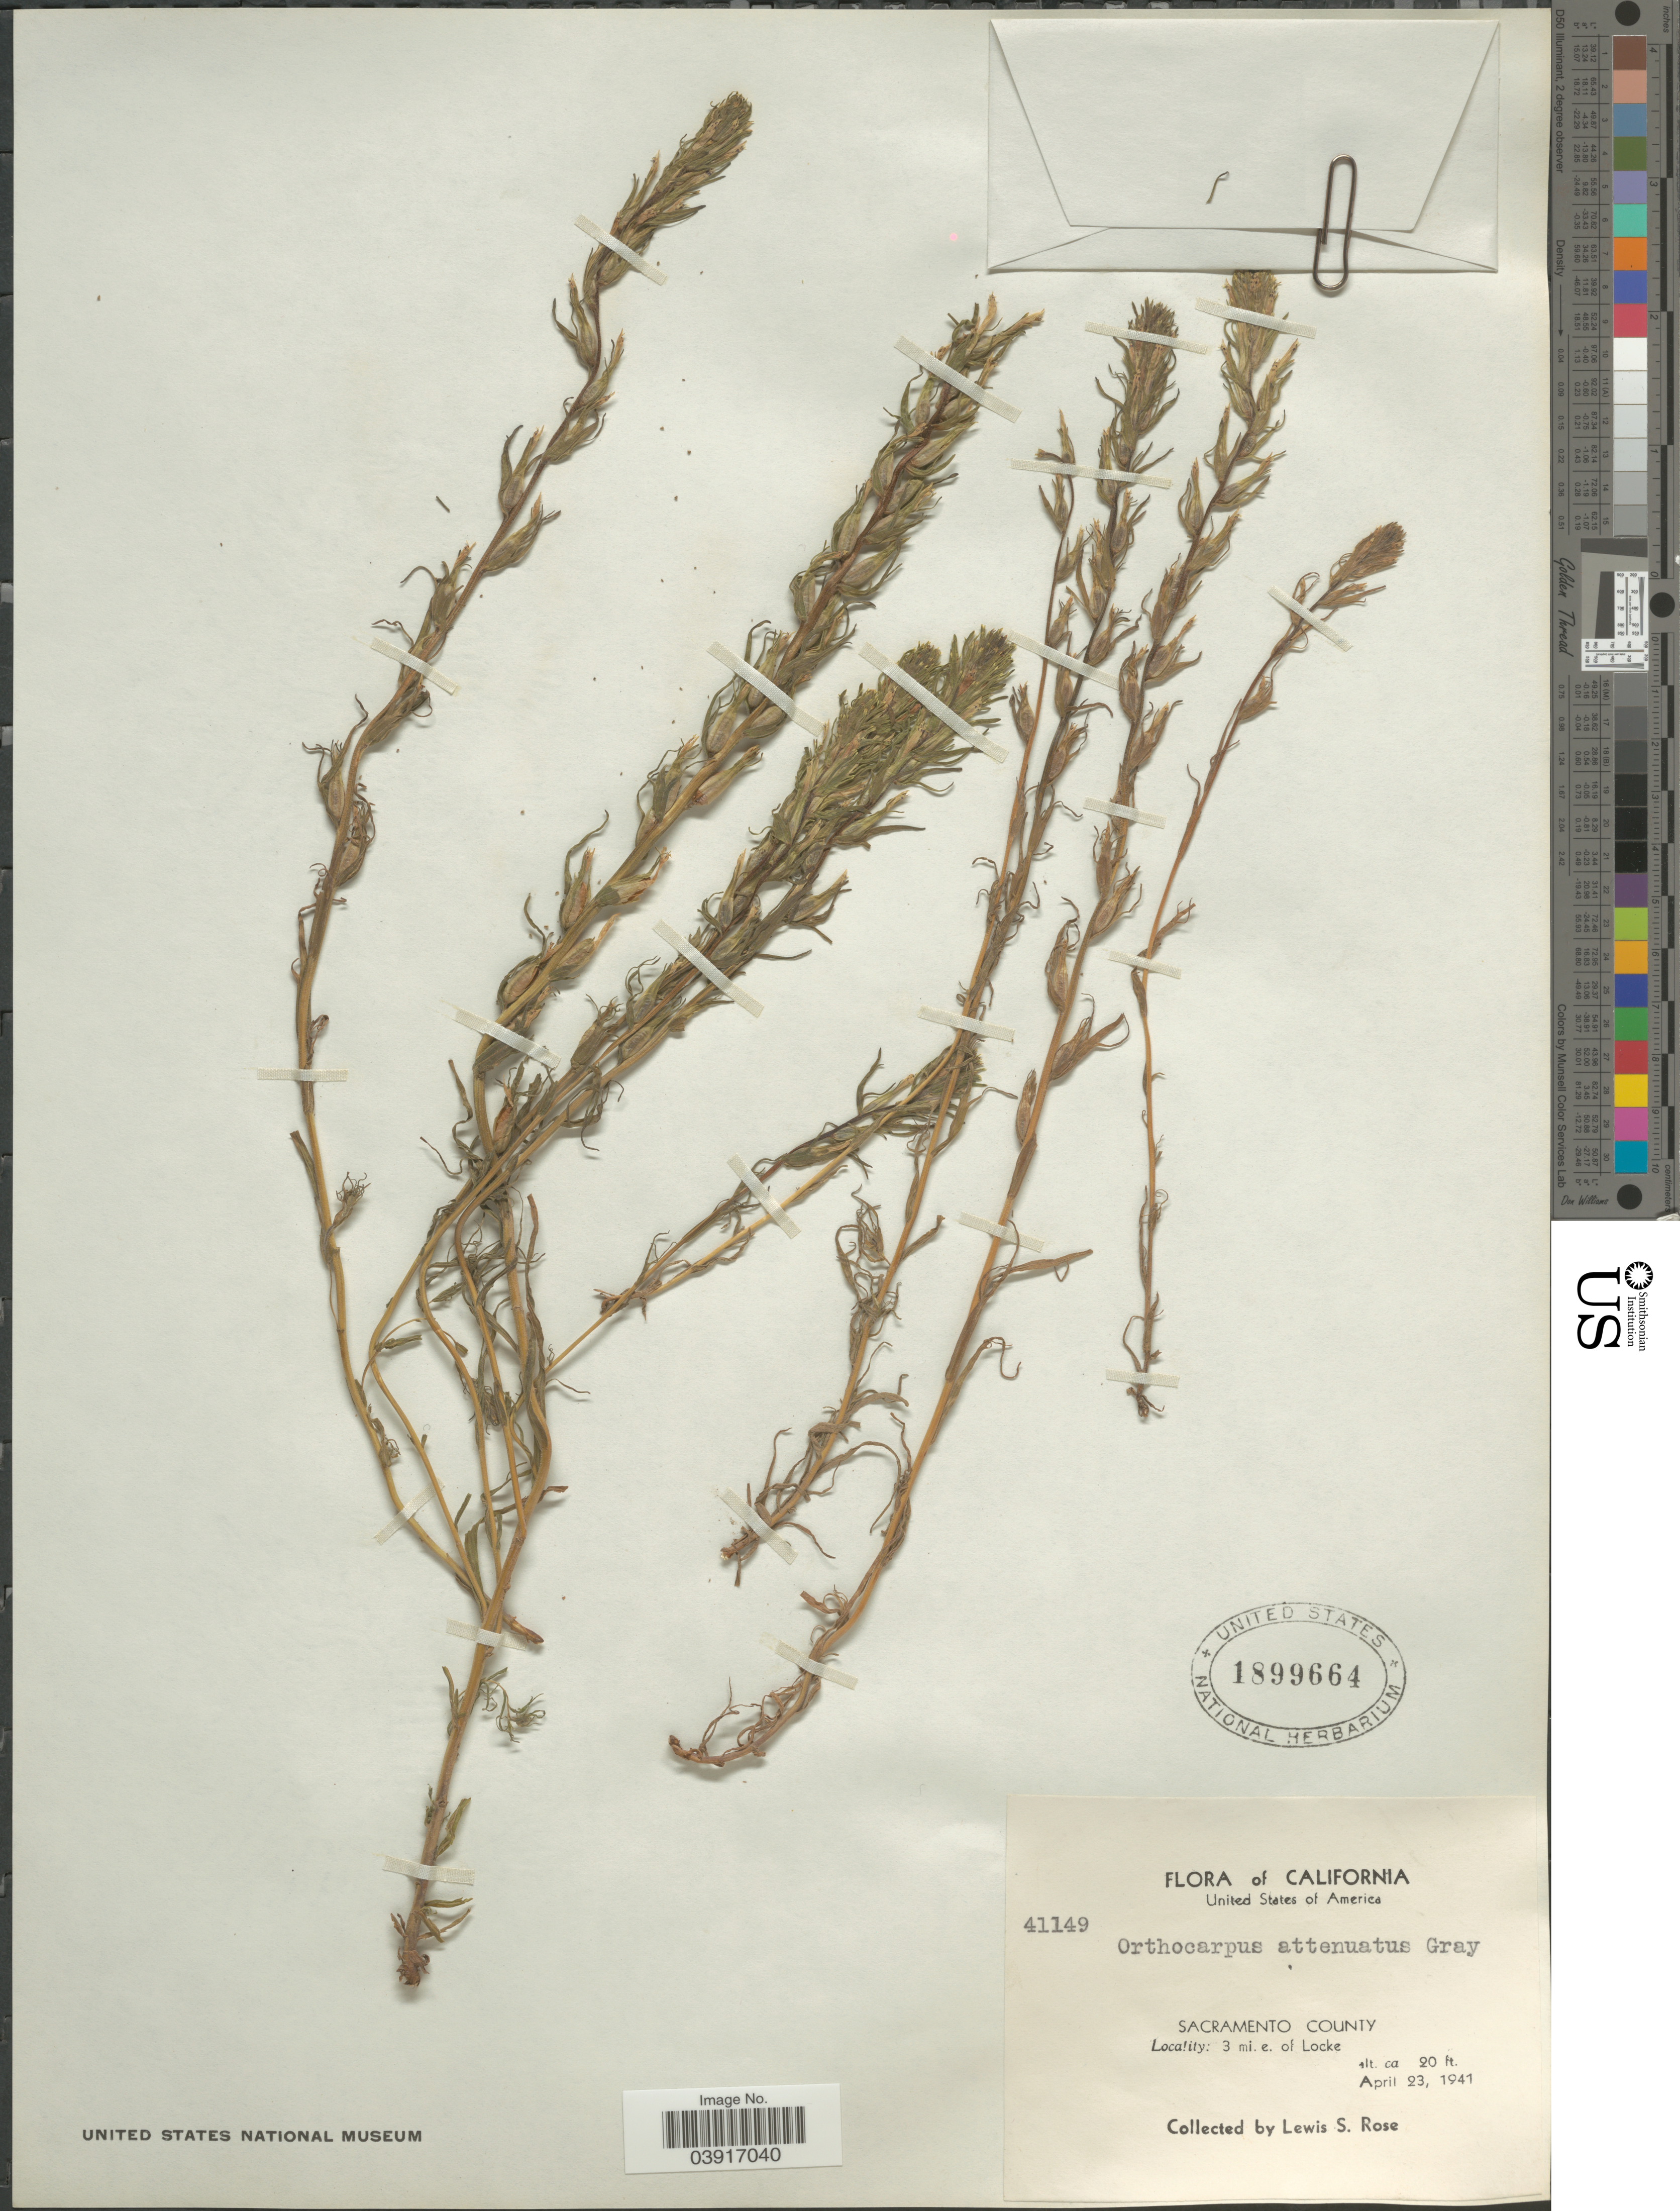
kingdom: Plantae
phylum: Tracheophyta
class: Magnoliopsida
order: Lamiales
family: Orobanchaceae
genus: Orthocarpus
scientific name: Orthocarpus attenuatus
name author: A. Gray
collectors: L. S. Rose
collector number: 41149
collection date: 1941-04-23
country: United States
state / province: California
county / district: Sacramento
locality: Sacramento County. 3 mi. e. of Locke.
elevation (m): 6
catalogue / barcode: US 1899664